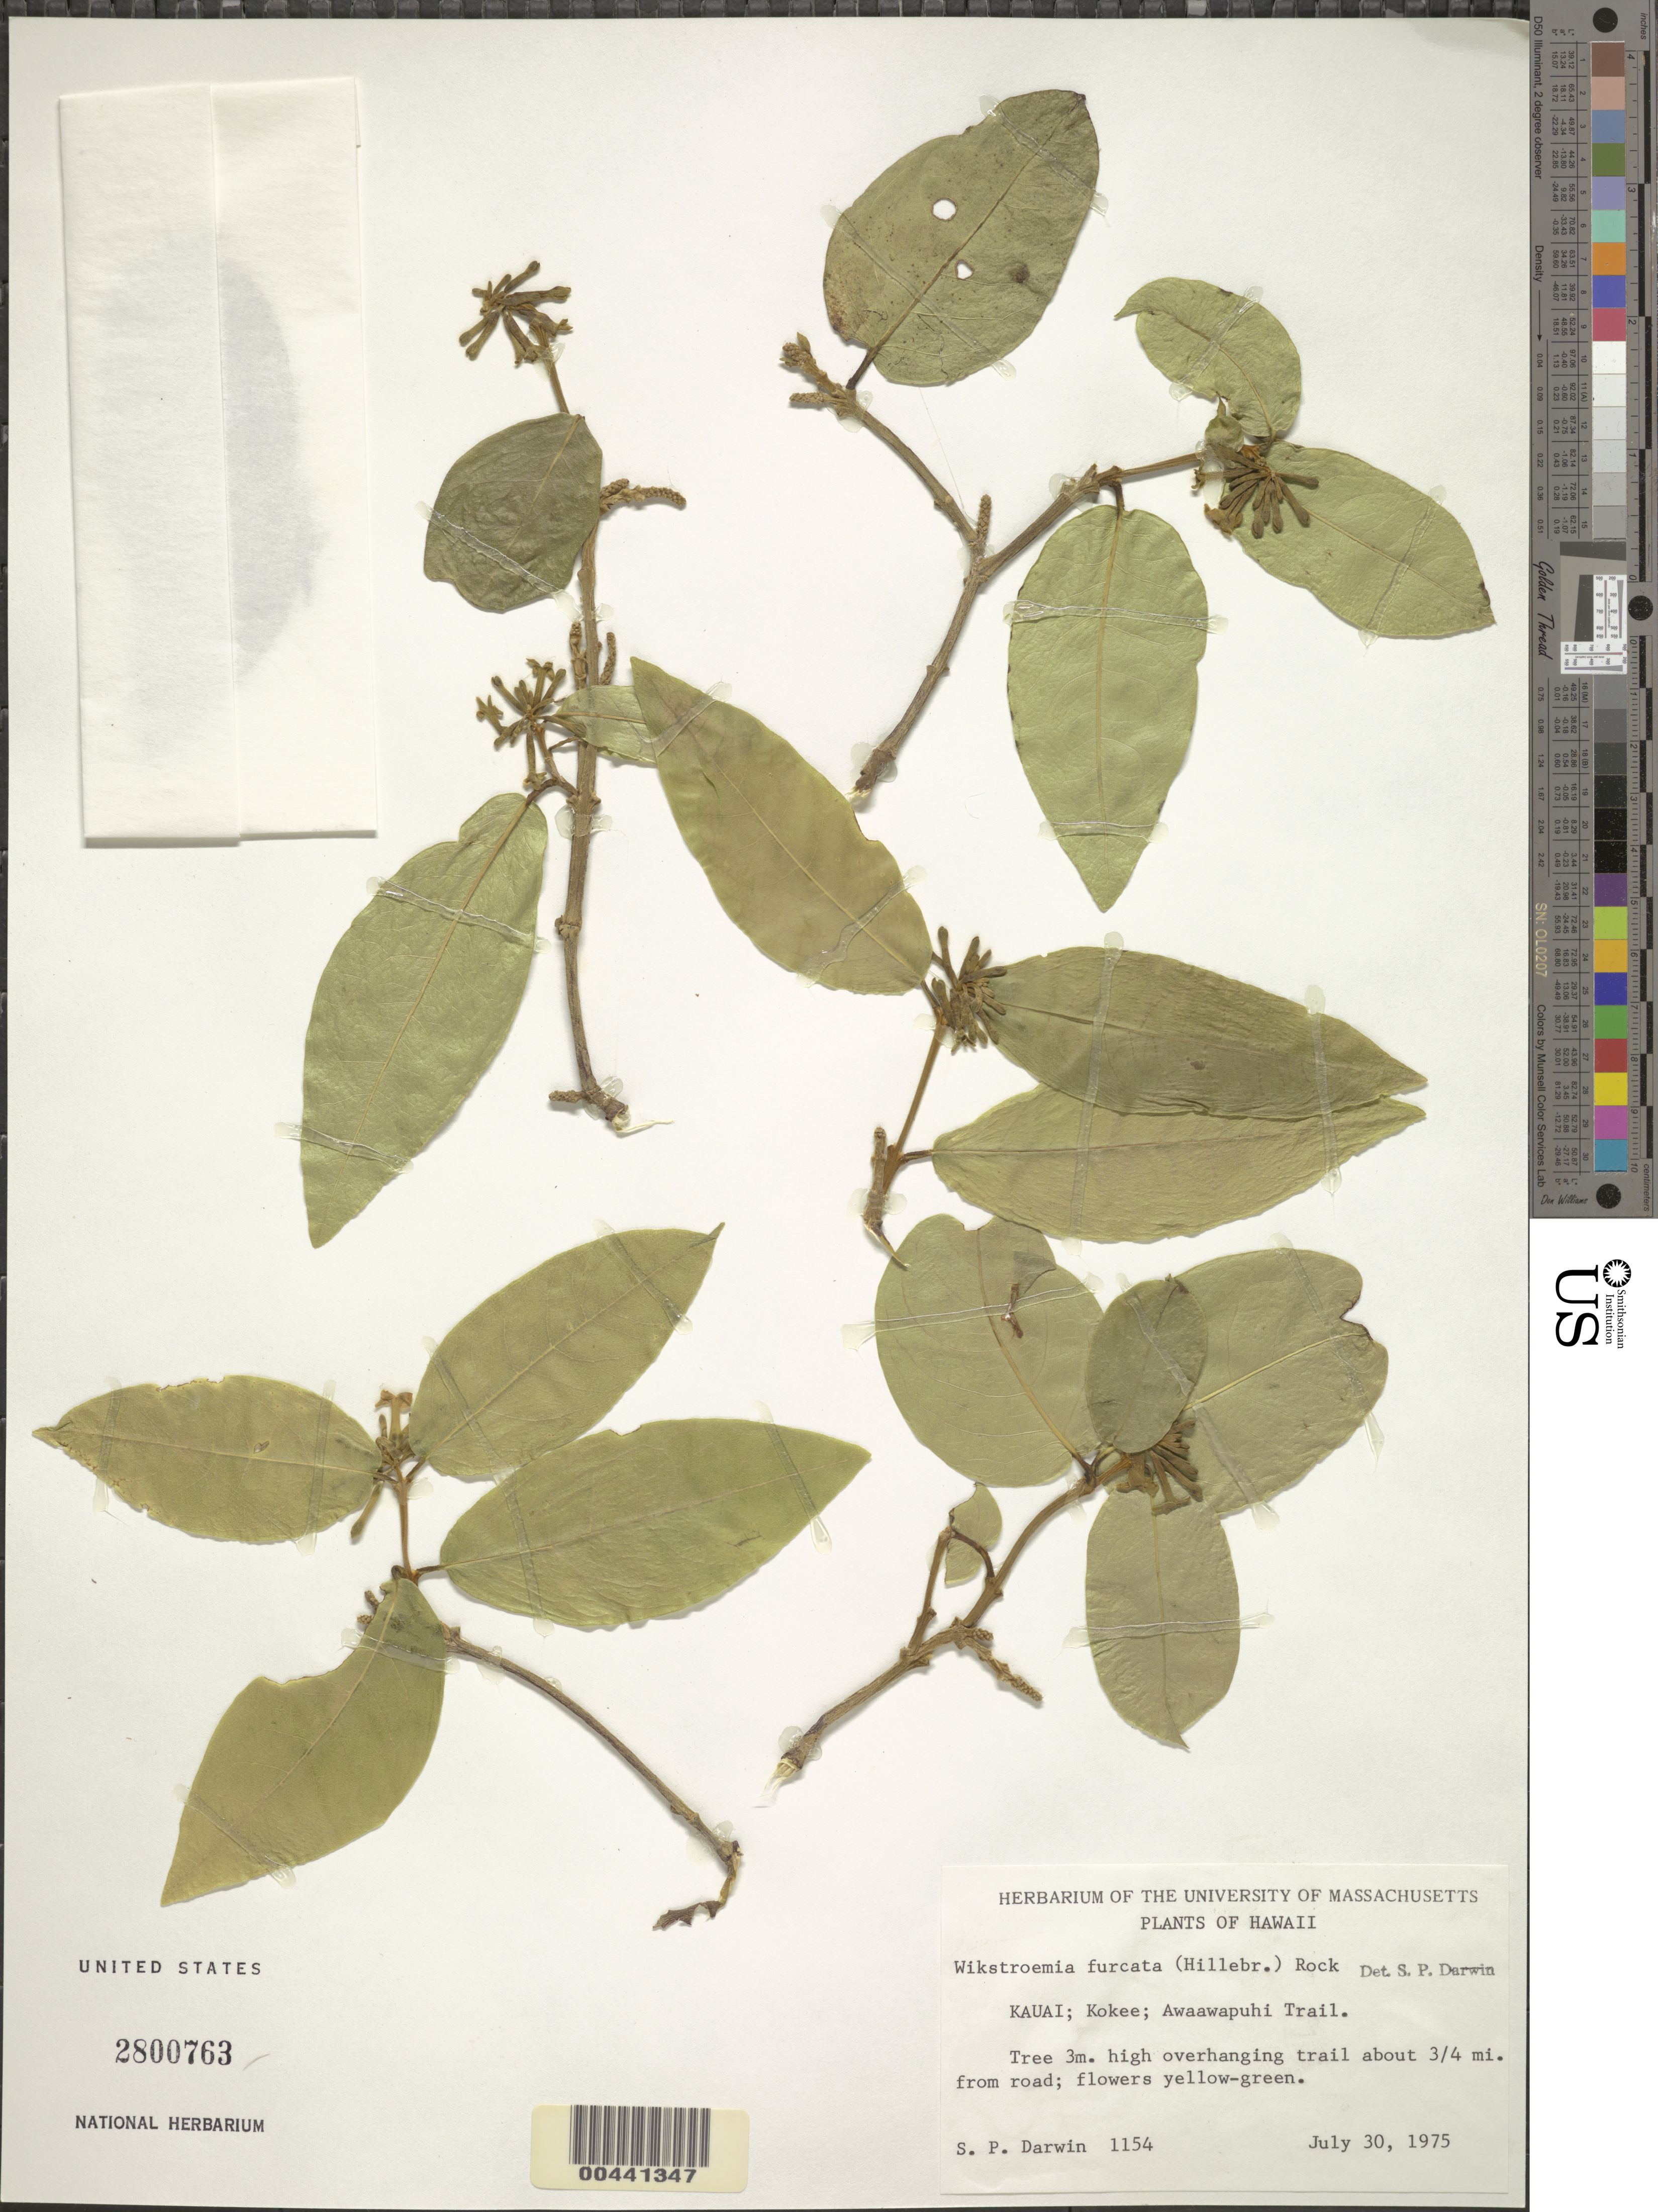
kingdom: Plantae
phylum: Tracheophyta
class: Magnoliopsida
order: Malvales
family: Thymelaeaceae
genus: Wikstroemia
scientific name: Wikstroemia furcata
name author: (Hildebr.) Rock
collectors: S. P. Darwin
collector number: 1154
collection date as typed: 30 Jul 1975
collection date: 1975-07-30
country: United States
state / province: Hawaii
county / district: Kauai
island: Kaua'i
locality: Kokee, Awaawapuhi Trail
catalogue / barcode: US 2800763